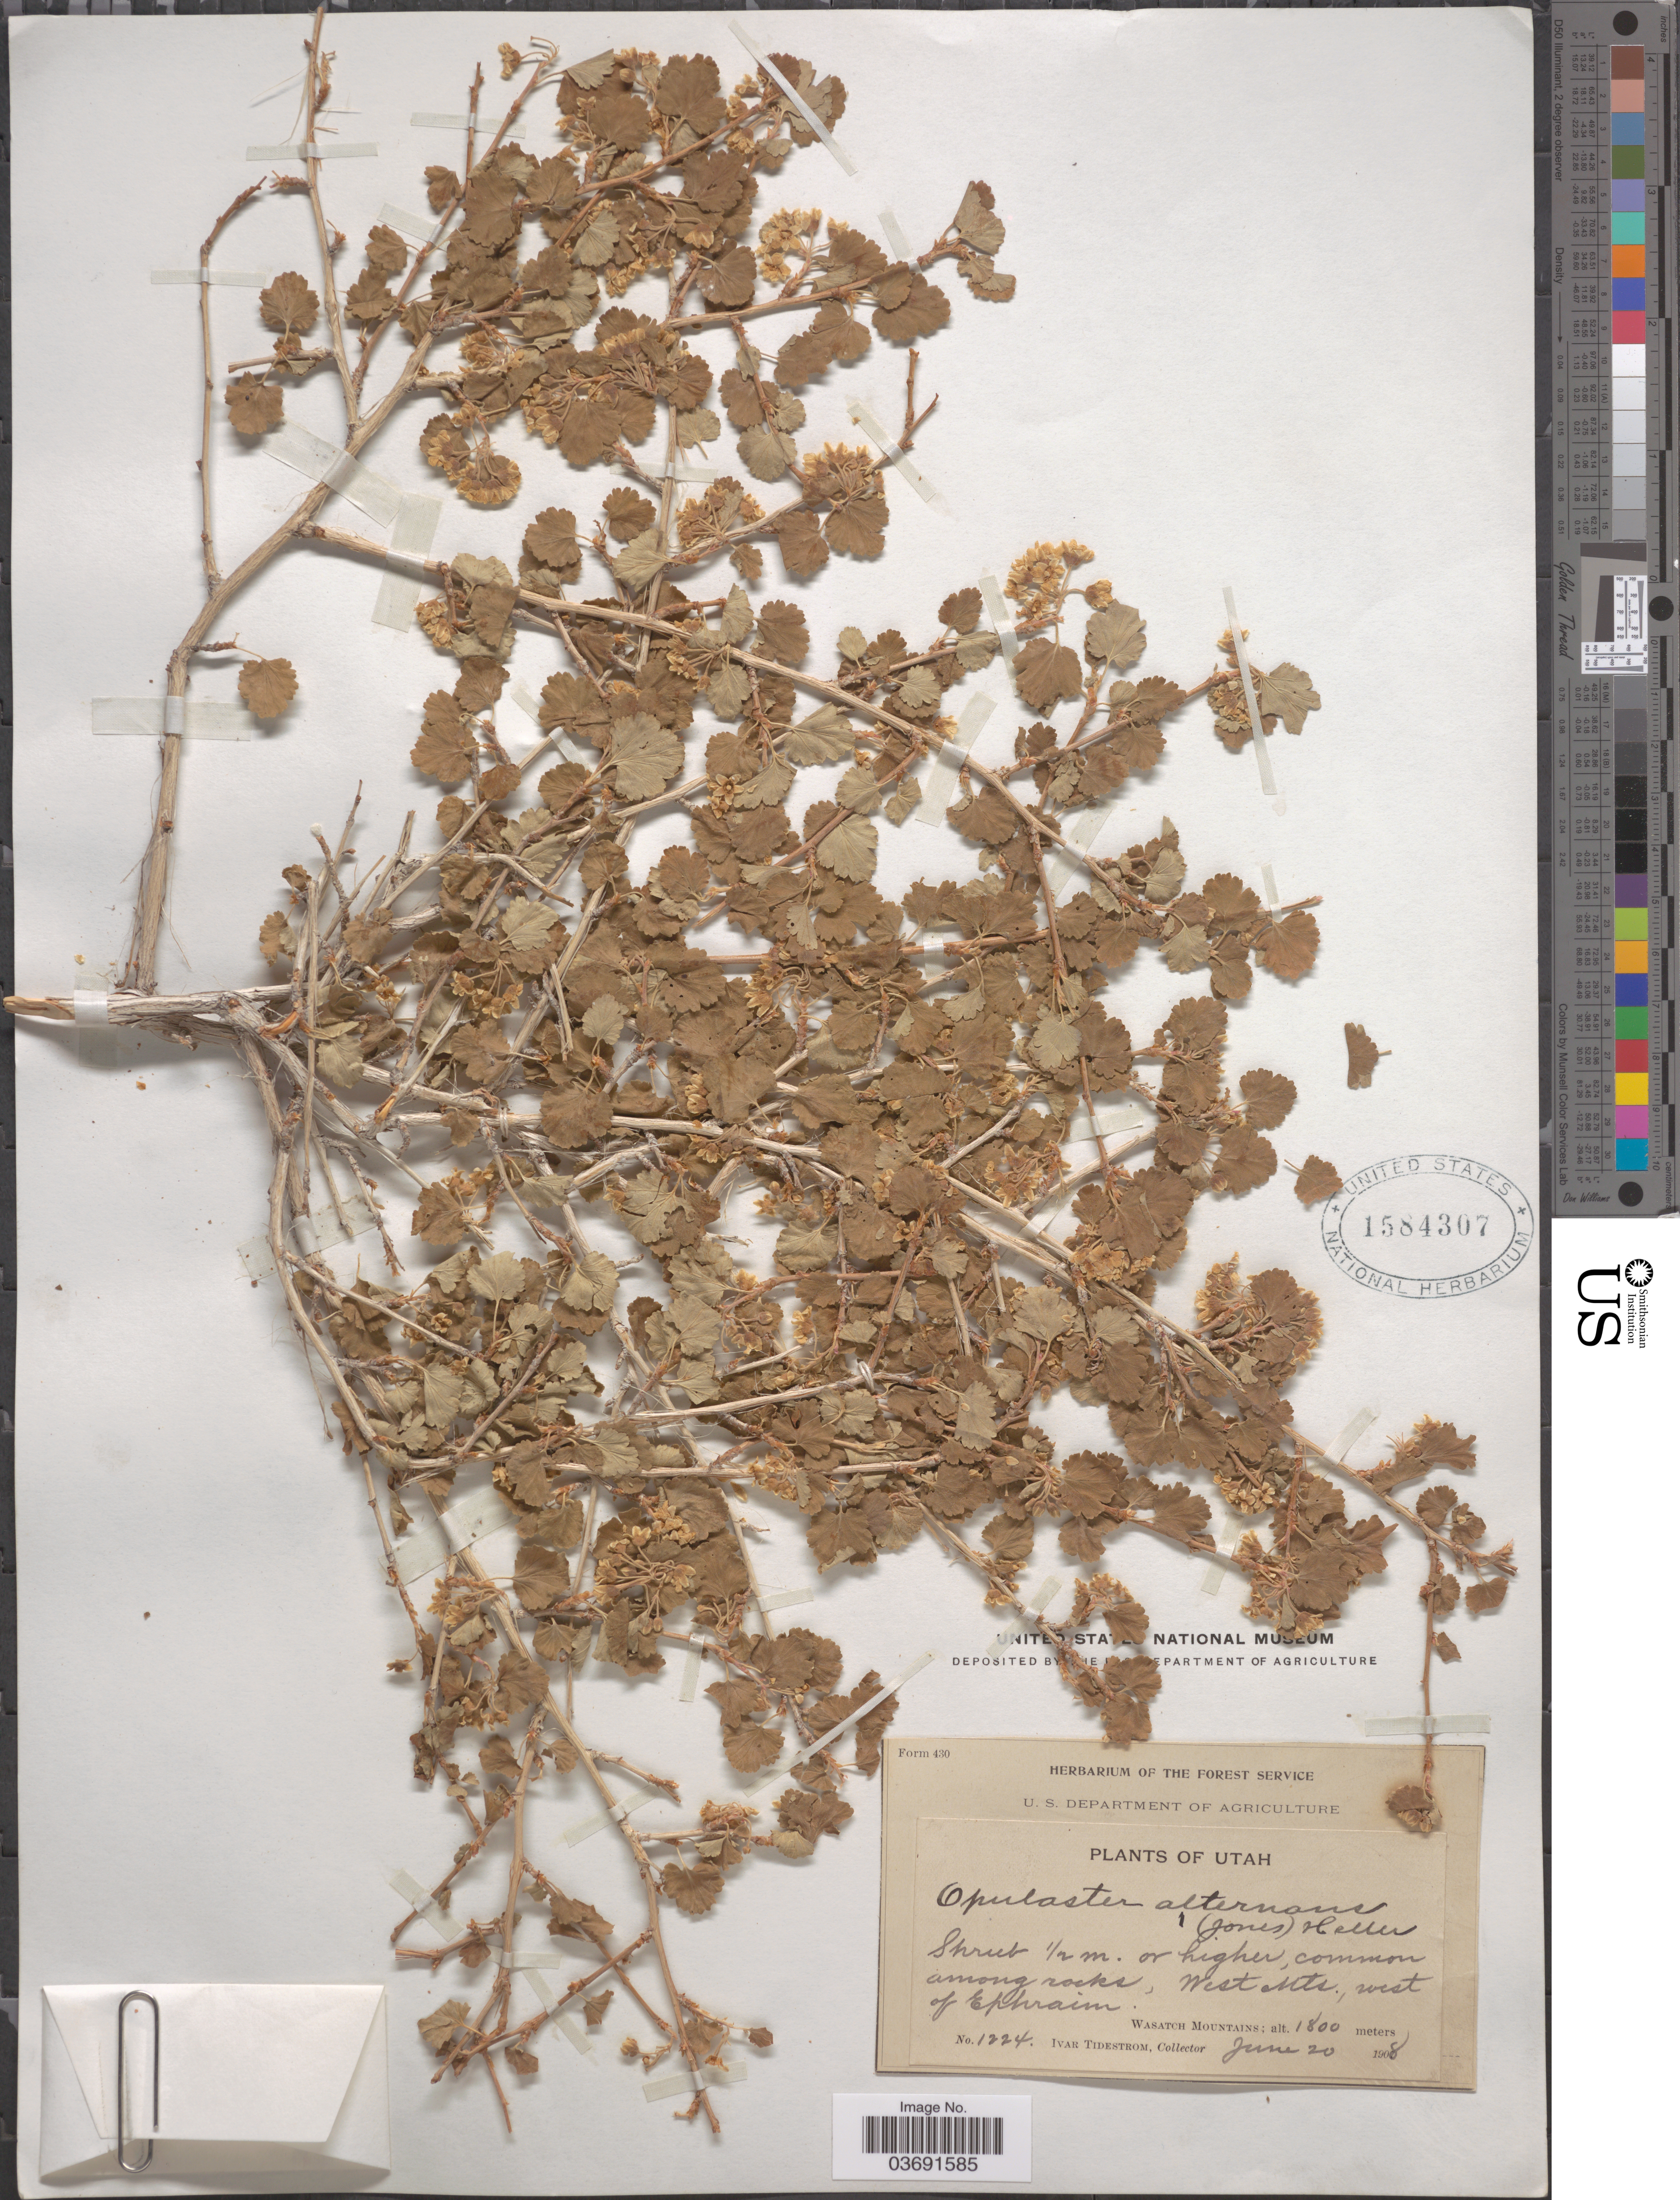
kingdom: Plantae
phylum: Tracheophyta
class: Magnoliopsida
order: Rosales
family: Rosaceae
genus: Physocarpus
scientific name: Physocarpus alternans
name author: (M.E. Jones) J.T. Howell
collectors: I. F. Tidestrom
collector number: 1224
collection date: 1908-06-20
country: United States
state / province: Utah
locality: West Mts., west of Ephraim. Wasatch Mountains.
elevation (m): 1800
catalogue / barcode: US 1584307